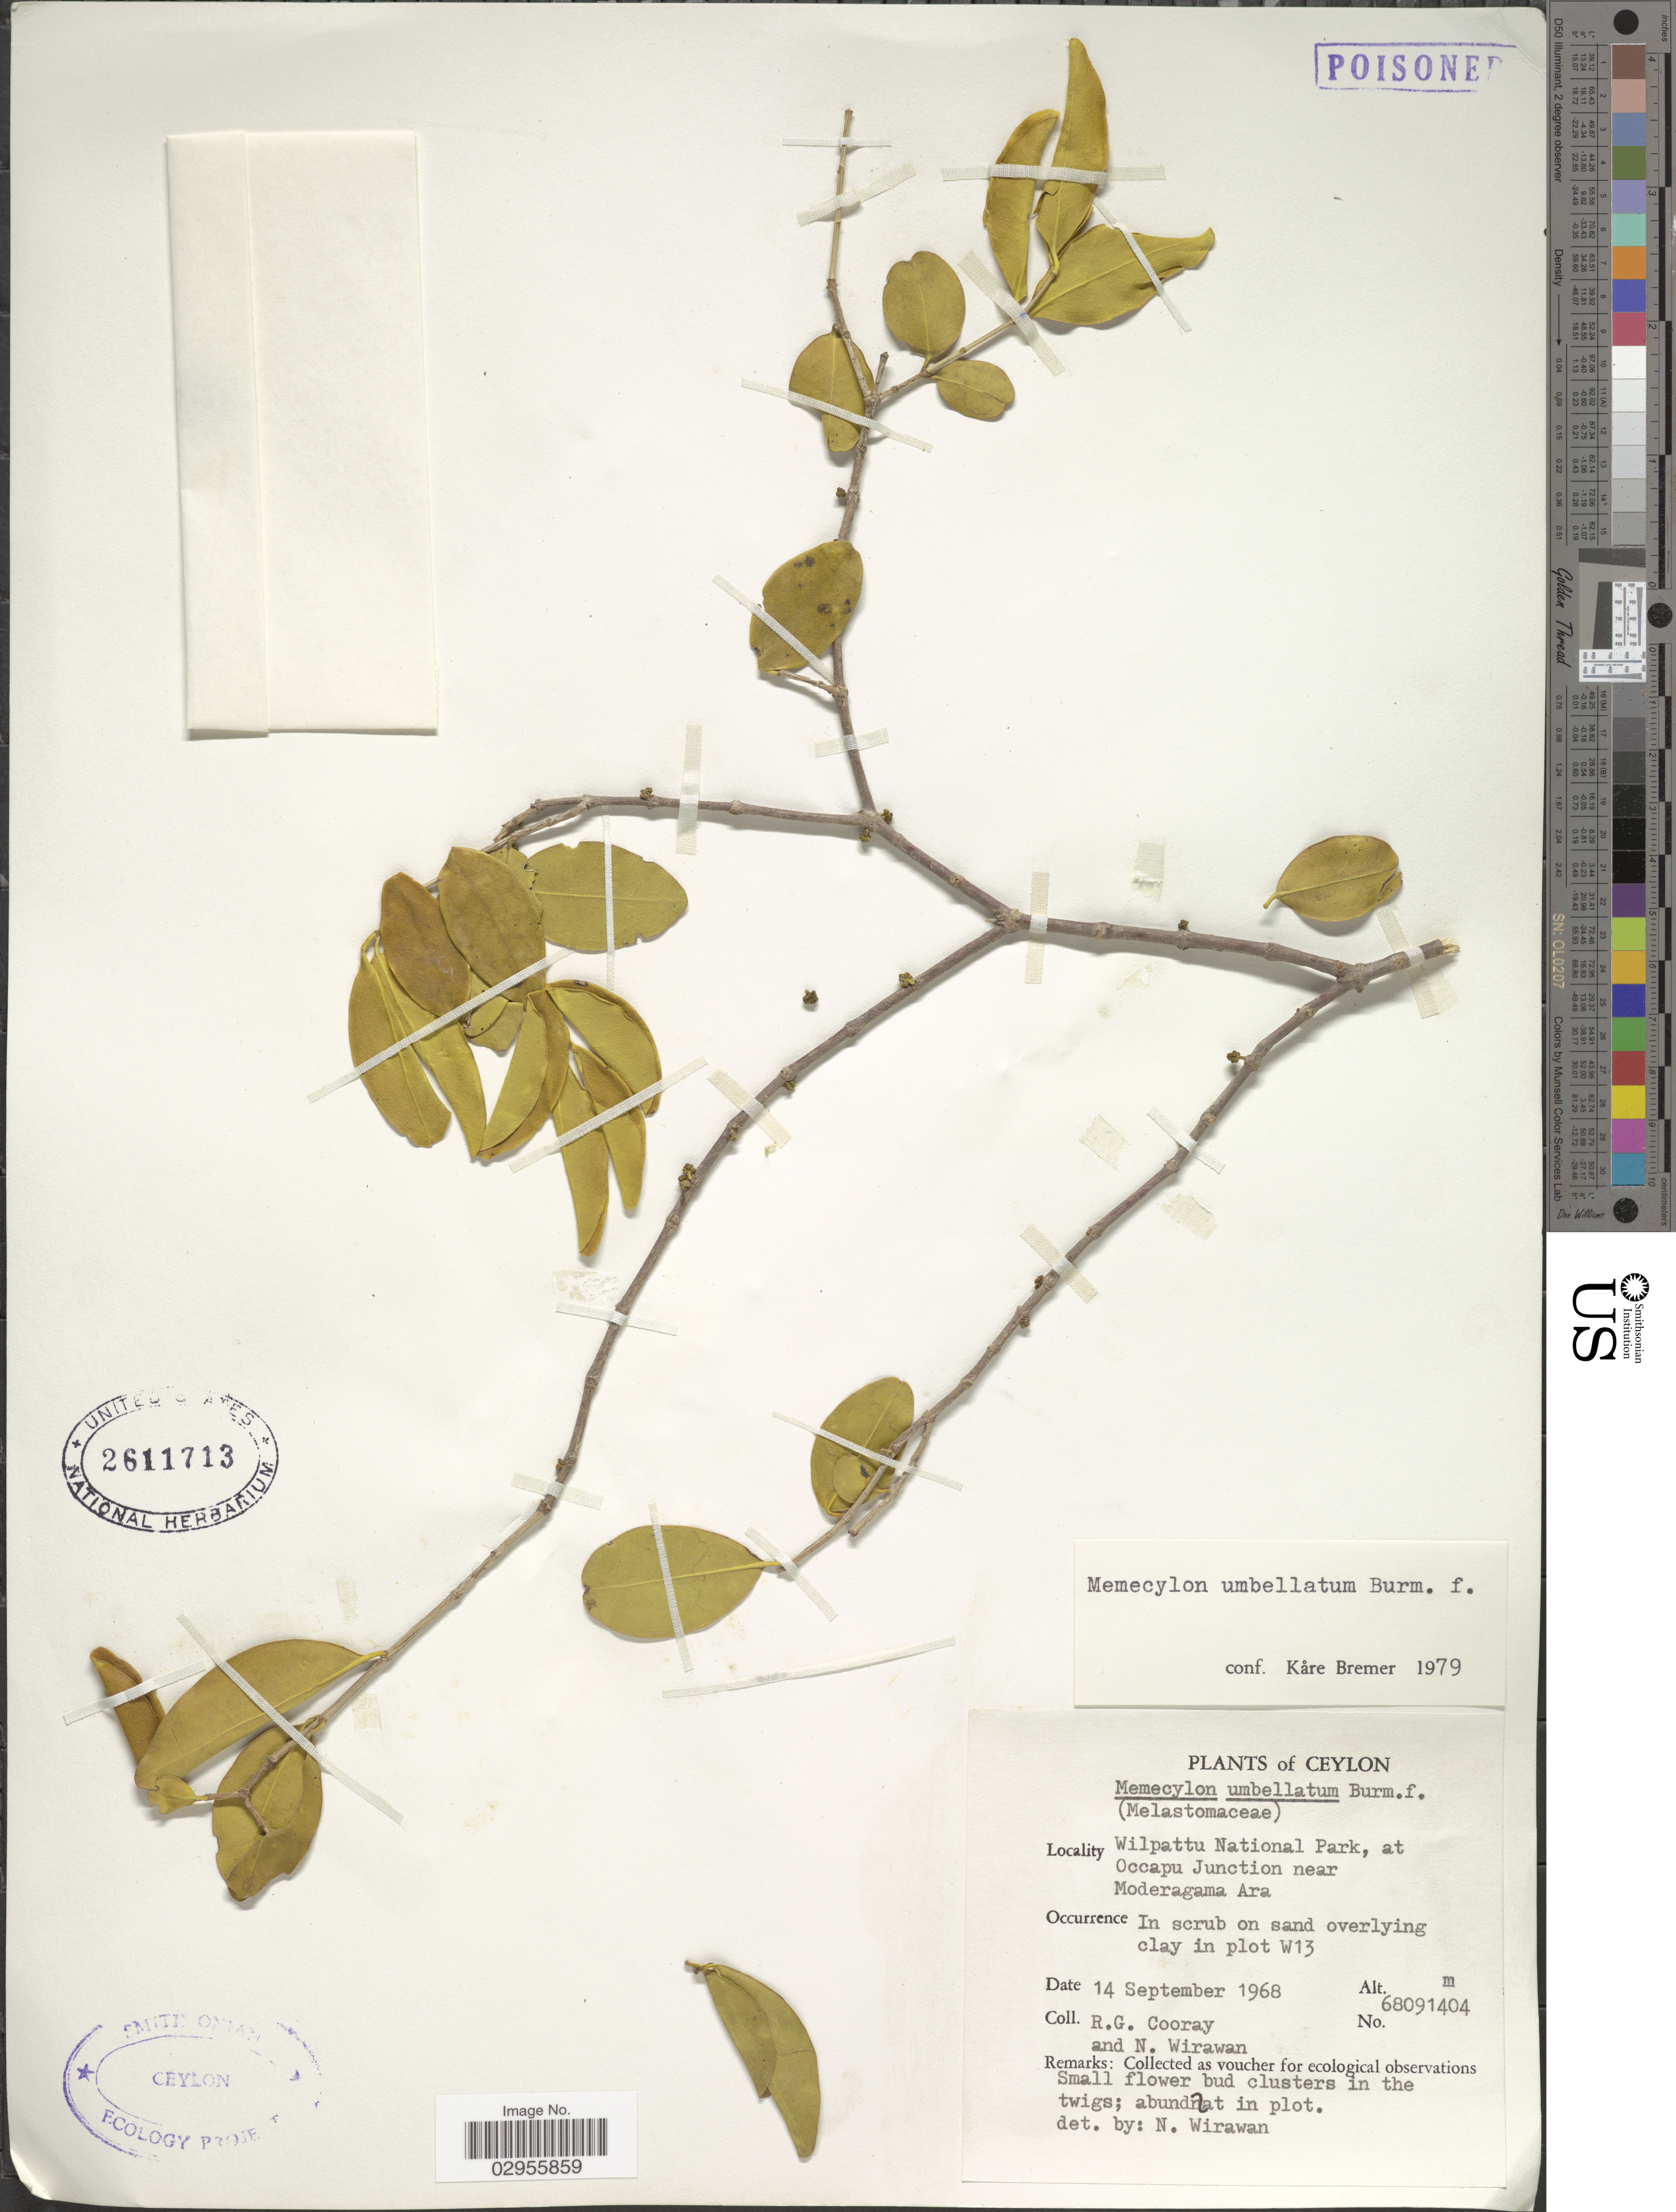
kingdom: Plantae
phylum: Tracheophyta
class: Magnoliopsida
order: Myrtales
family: Melastomataceae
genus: Memecylon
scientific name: Memecylon umbellatum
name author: Burm. f.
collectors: R. Cooray & N. Wirawan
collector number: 68091404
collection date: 1968-09-14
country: Sri Lanka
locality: Ceylon. Wilpattu National Park, at Occapu Junction near Moderagama Ara. Plot W13.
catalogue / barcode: US 2611713